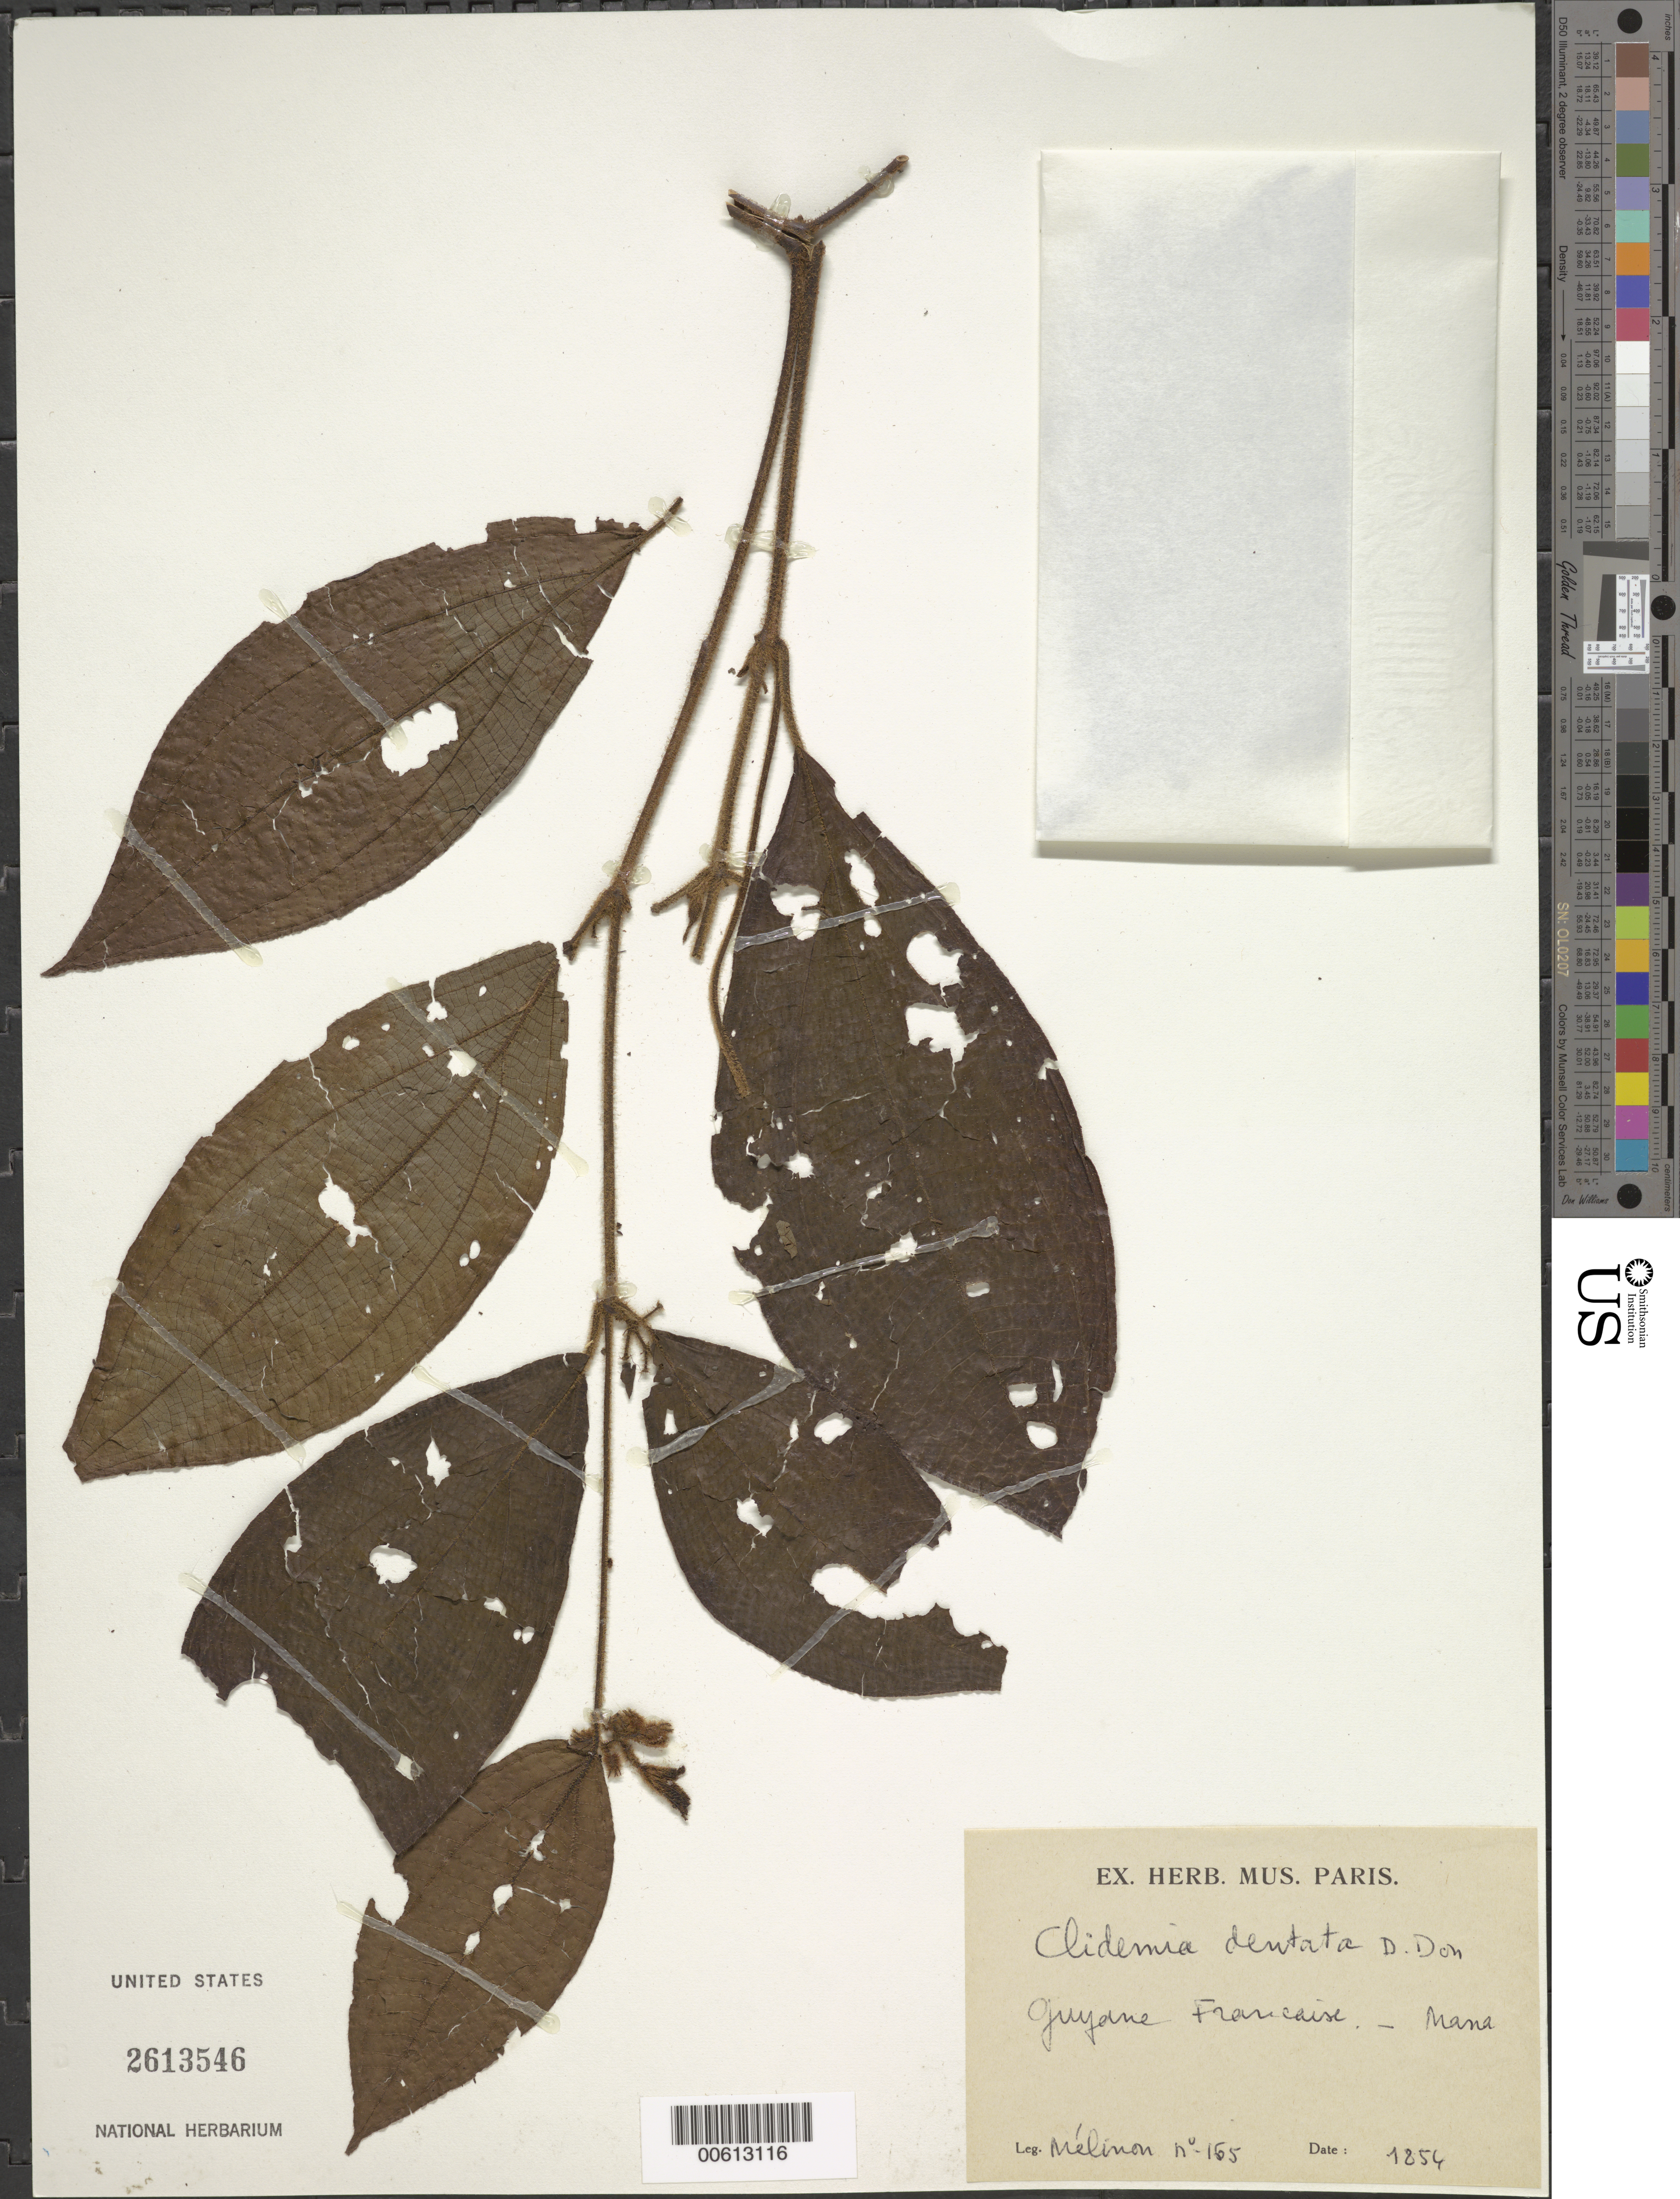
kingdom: Plantae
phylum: Tracheophyta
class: Magnoliopsida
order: Myrtales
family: Melastomataceae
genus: Clidemia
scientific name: Clidemia dentata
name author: D. Don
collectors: E. Mélinon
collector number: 165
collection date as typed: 1854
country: French Guiana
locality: Mana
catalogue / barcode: US 2613546